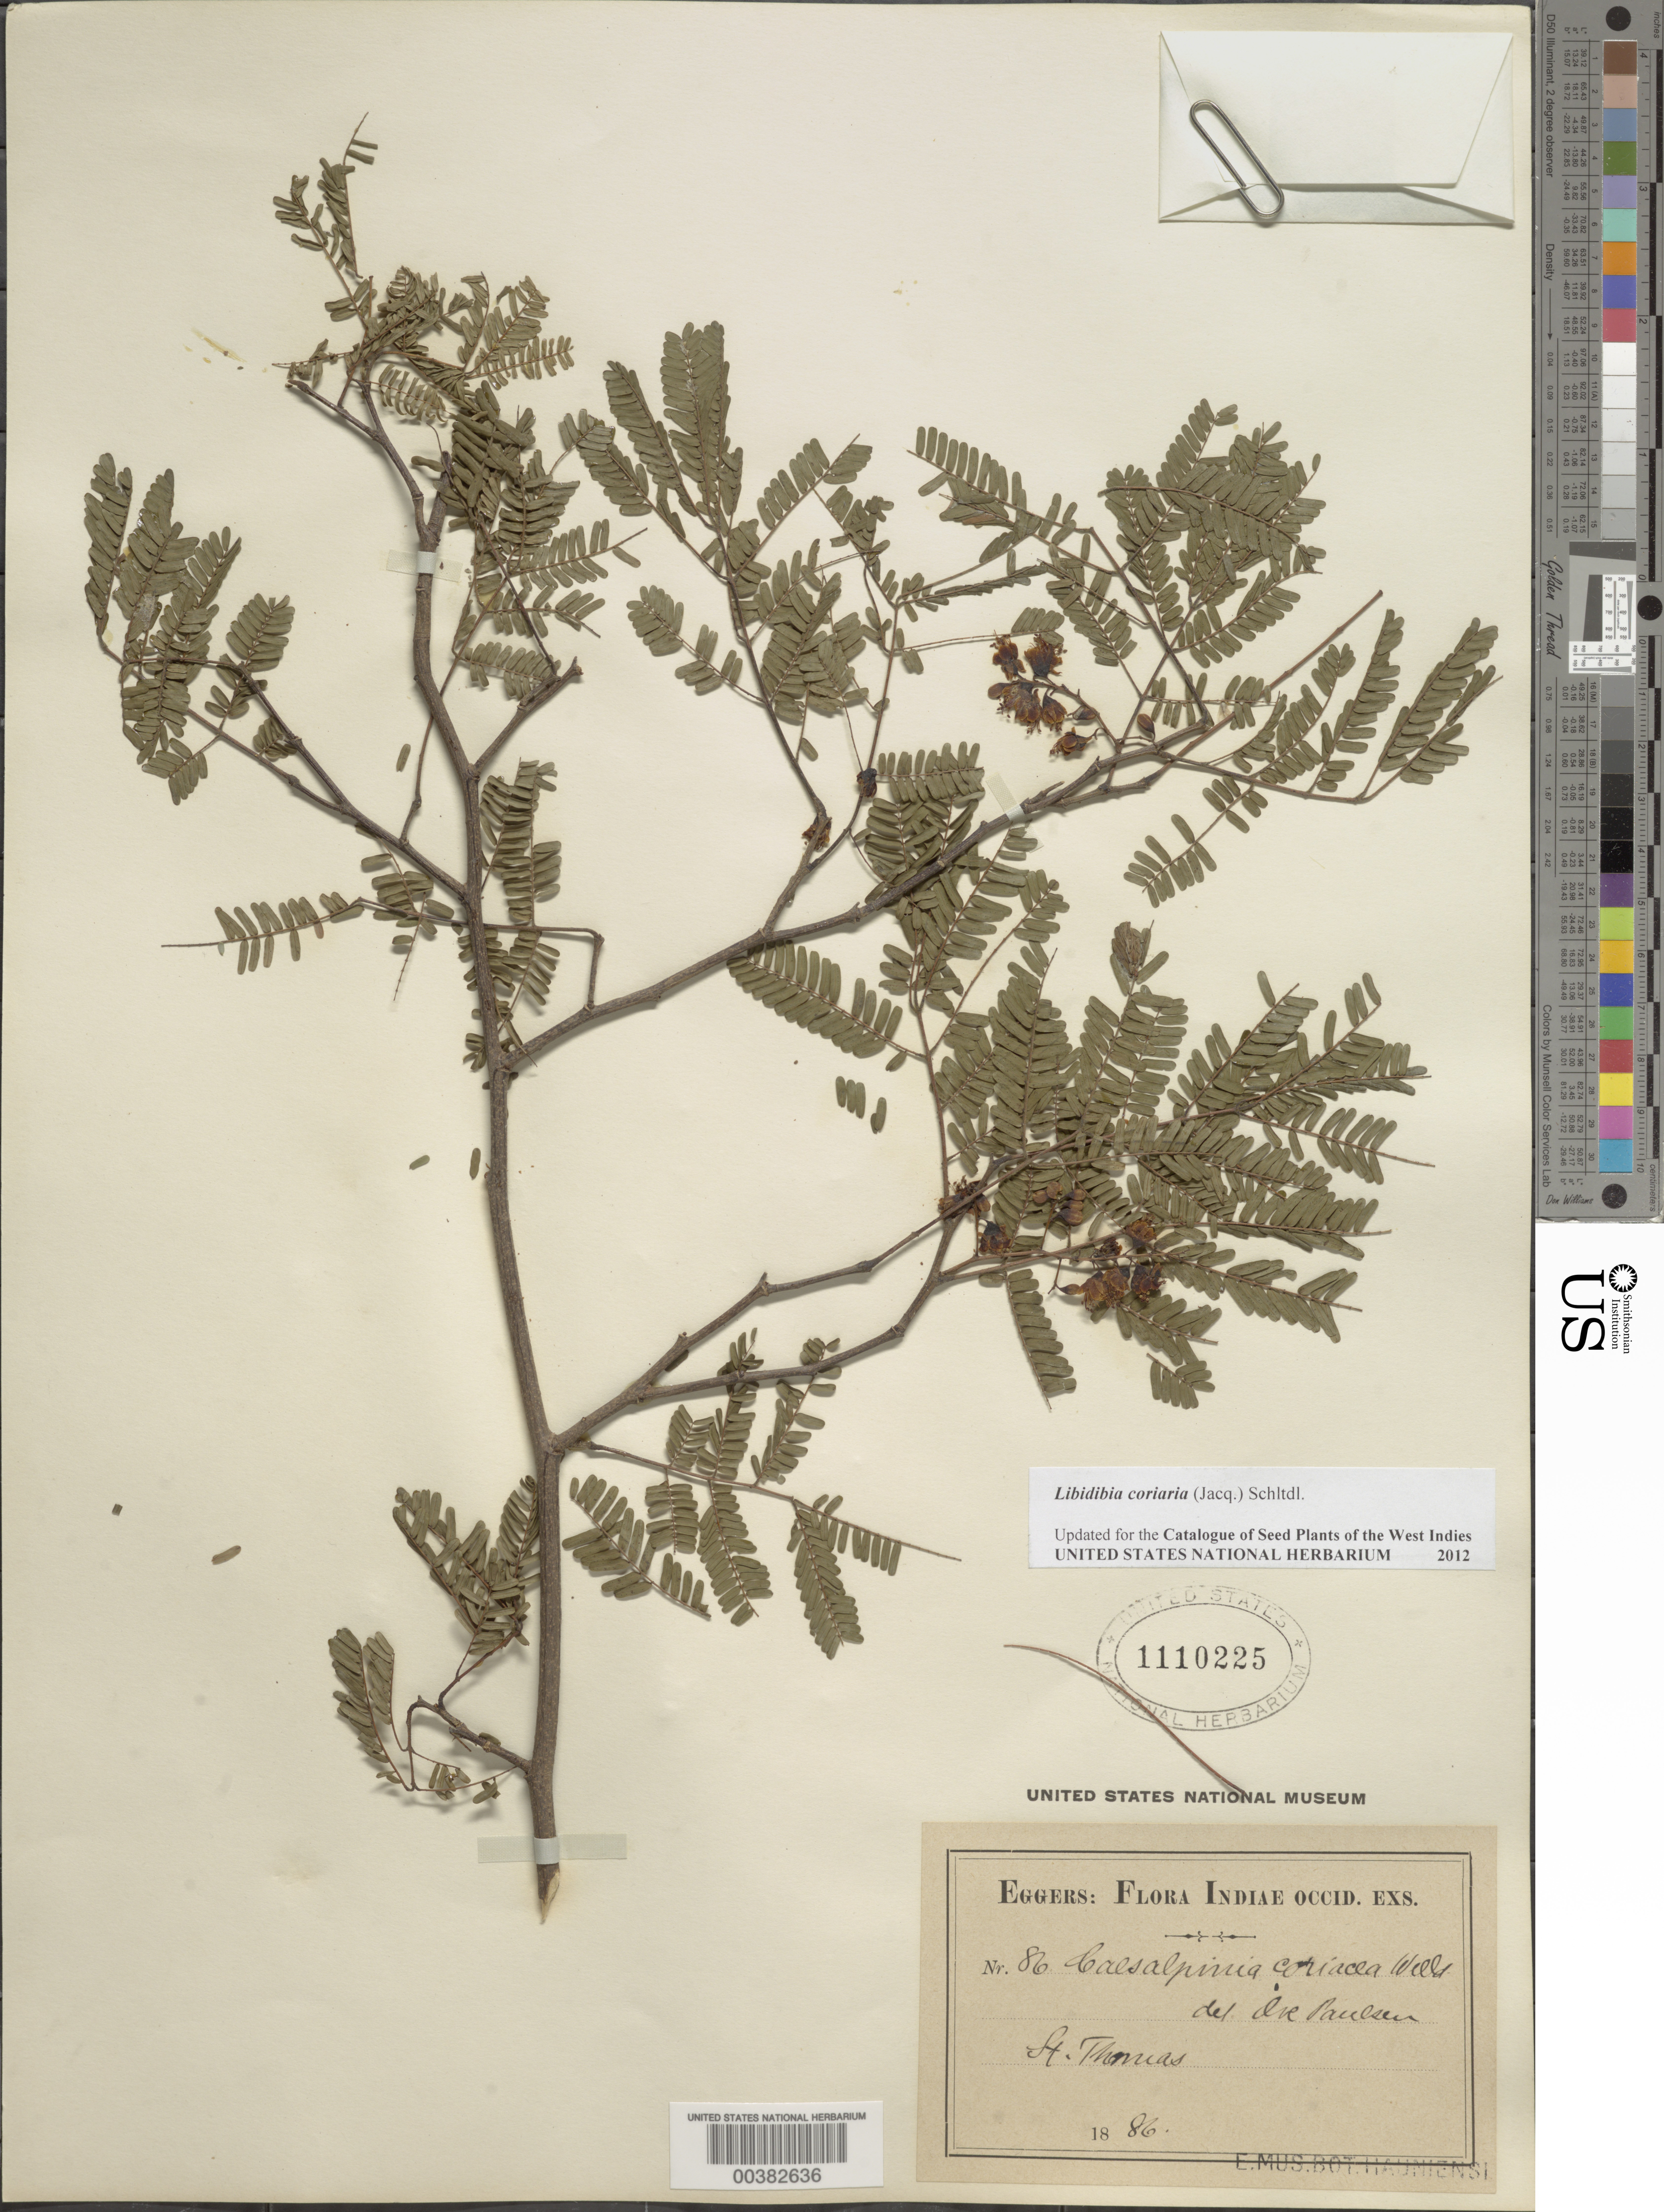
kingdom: Plantae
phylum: Tracheophyta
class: Magnoliopsida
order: Fabales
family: Fabaceae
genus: Libidibia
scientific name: Libidibia coriaria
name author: (Jacq.) Schltdl.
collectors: H. F. A. von Eggers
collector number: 86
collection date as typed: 1886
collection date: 1886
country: U.S. Virgin Islands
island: St. Thomas Island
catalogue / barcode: US 1110225